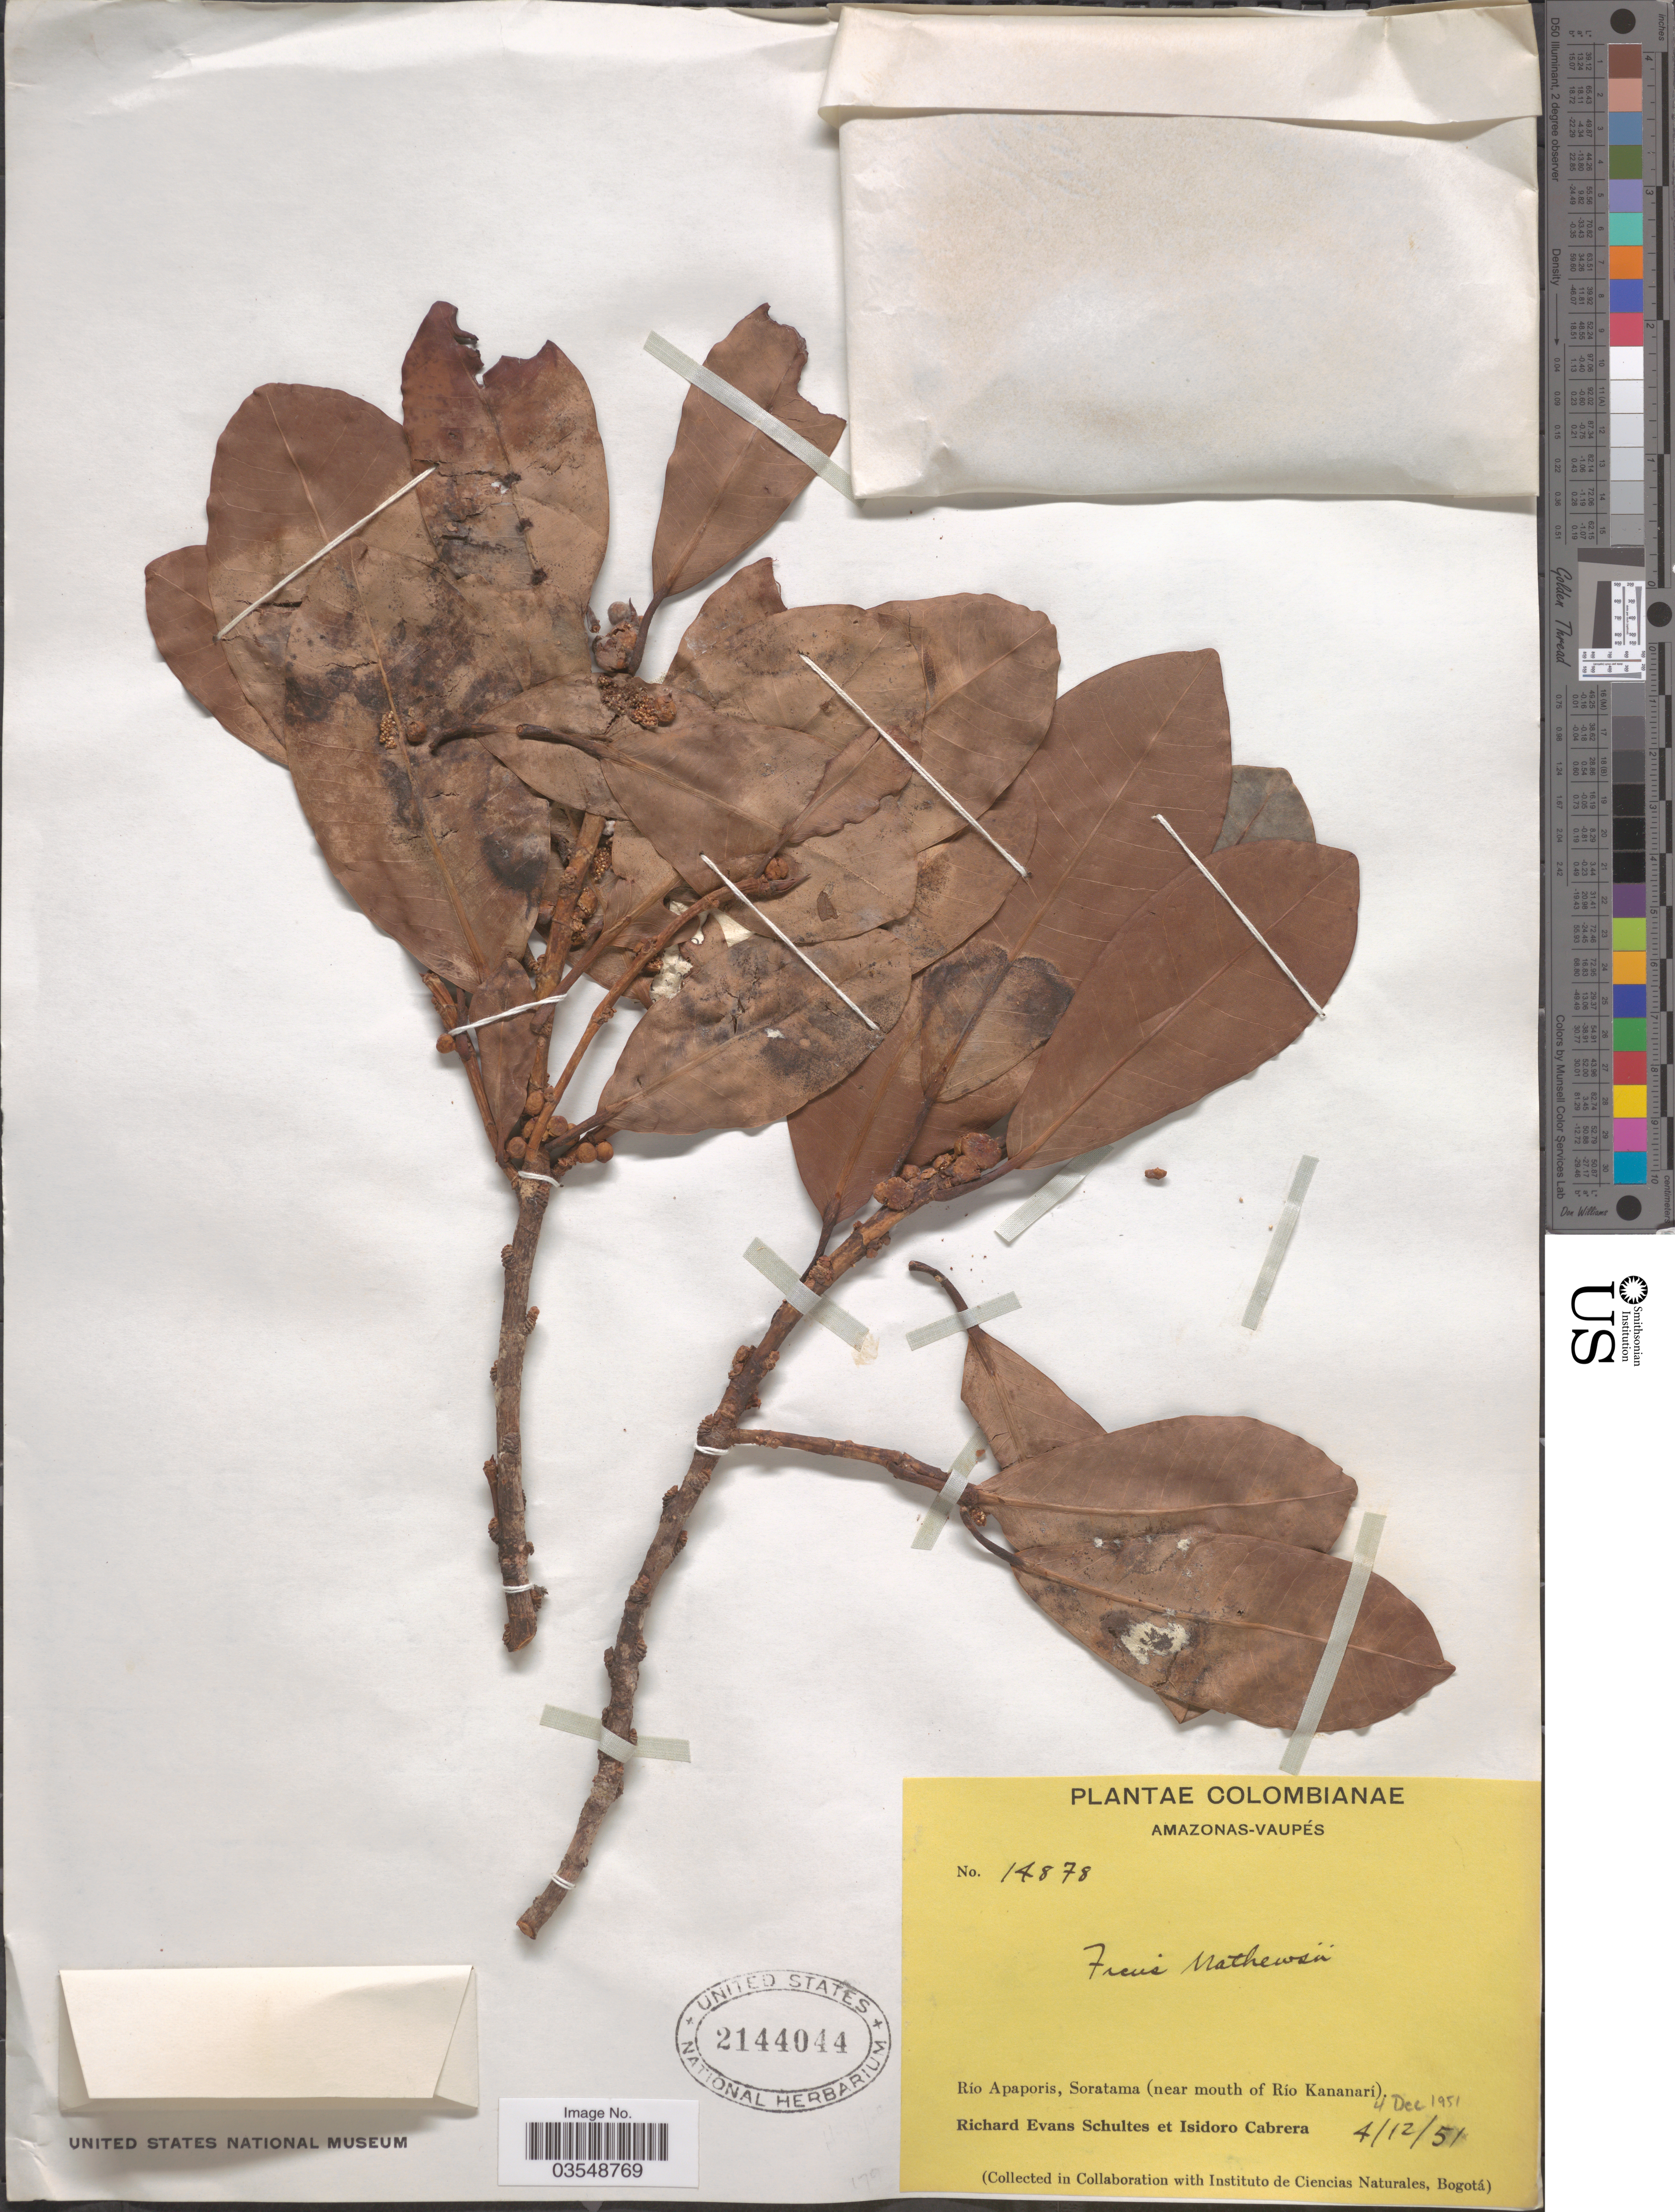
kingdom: Plantae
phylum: Tracheophyta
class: Magnoliopsida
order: Rosales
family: Moraceae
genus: Ficus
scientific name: Ficus mathewsii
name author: (Miq.) Miq.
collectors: R. E. Schultes & I. Cabrera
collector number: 14878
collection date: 1951-12-04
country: Colombia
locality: Amazonas- Vaupés. Río Apaporis, Soratama (near mouth of Río Kananarí).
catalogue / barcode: US 2144044